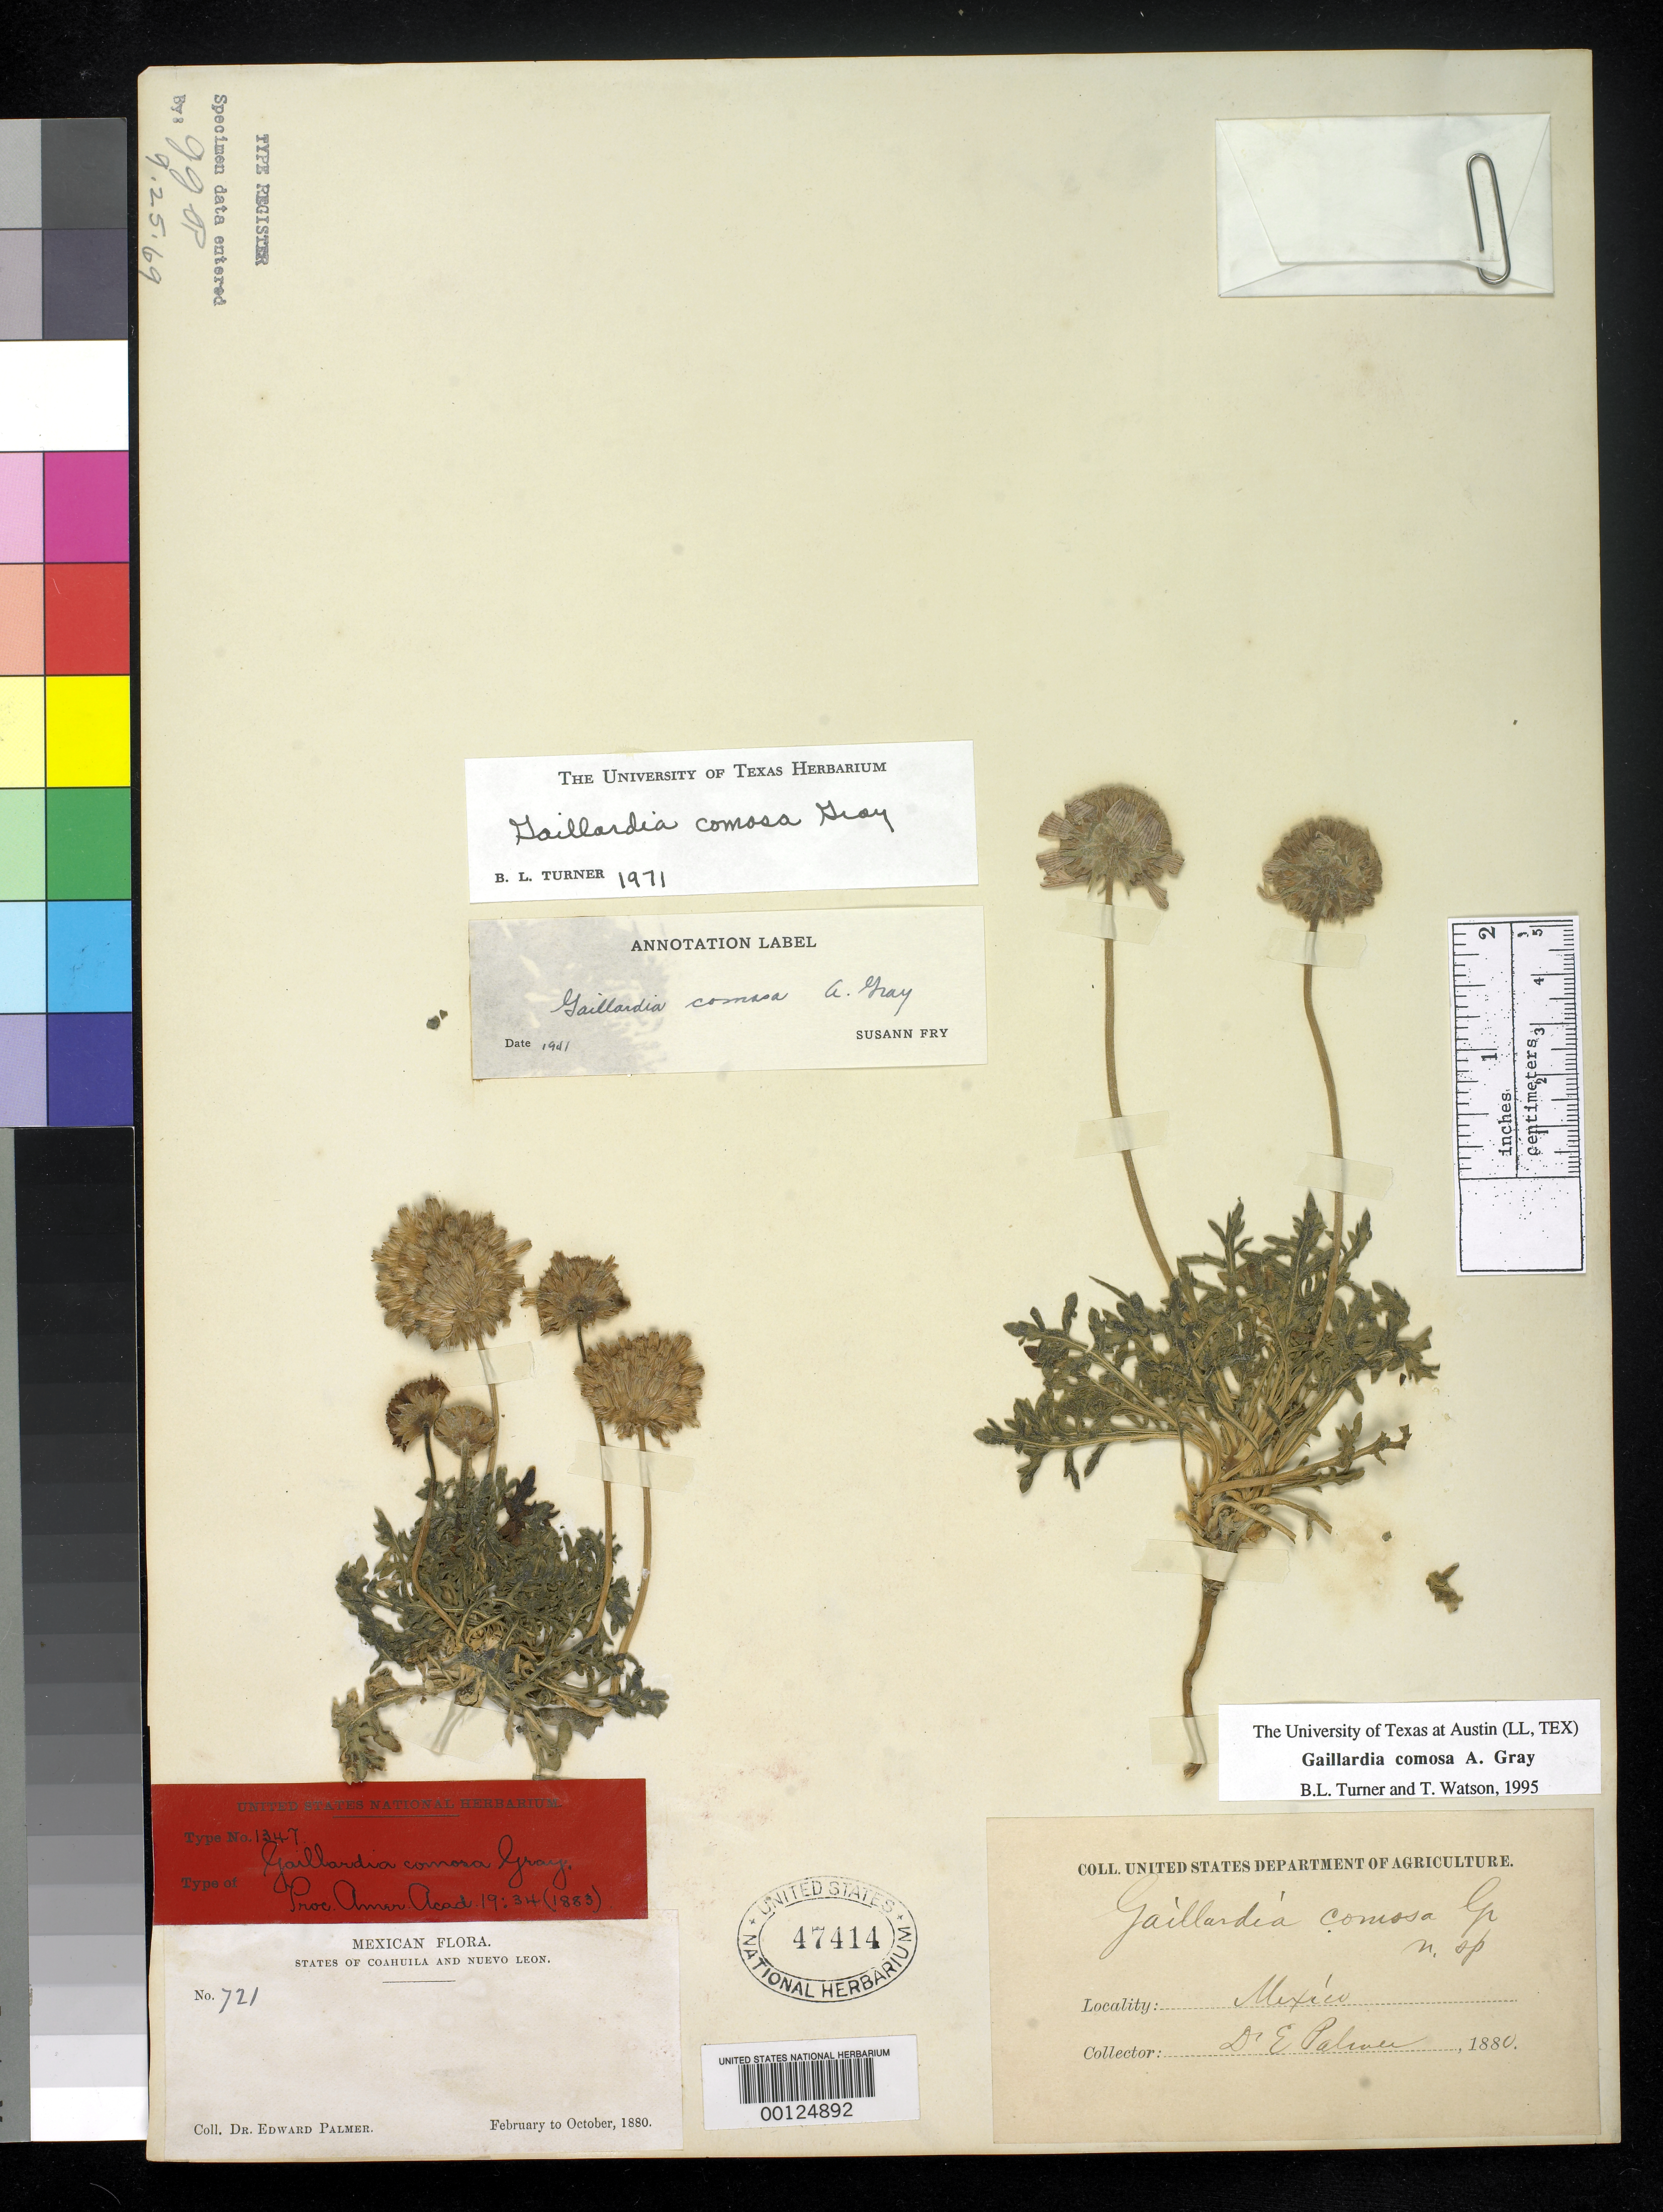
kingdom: Plantae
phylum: Tracheophyta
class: Magnoliopsida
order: Asterales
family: Asteraceae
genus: Gaillardia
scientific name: Gaillardia comosa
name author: A. Gray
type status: Isotype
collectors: E. Palmer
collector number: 721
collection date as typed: Apr 1880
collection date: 1880-04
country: Mexico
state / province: Coahuila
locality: Near Saltillo.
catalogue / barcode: US 47414